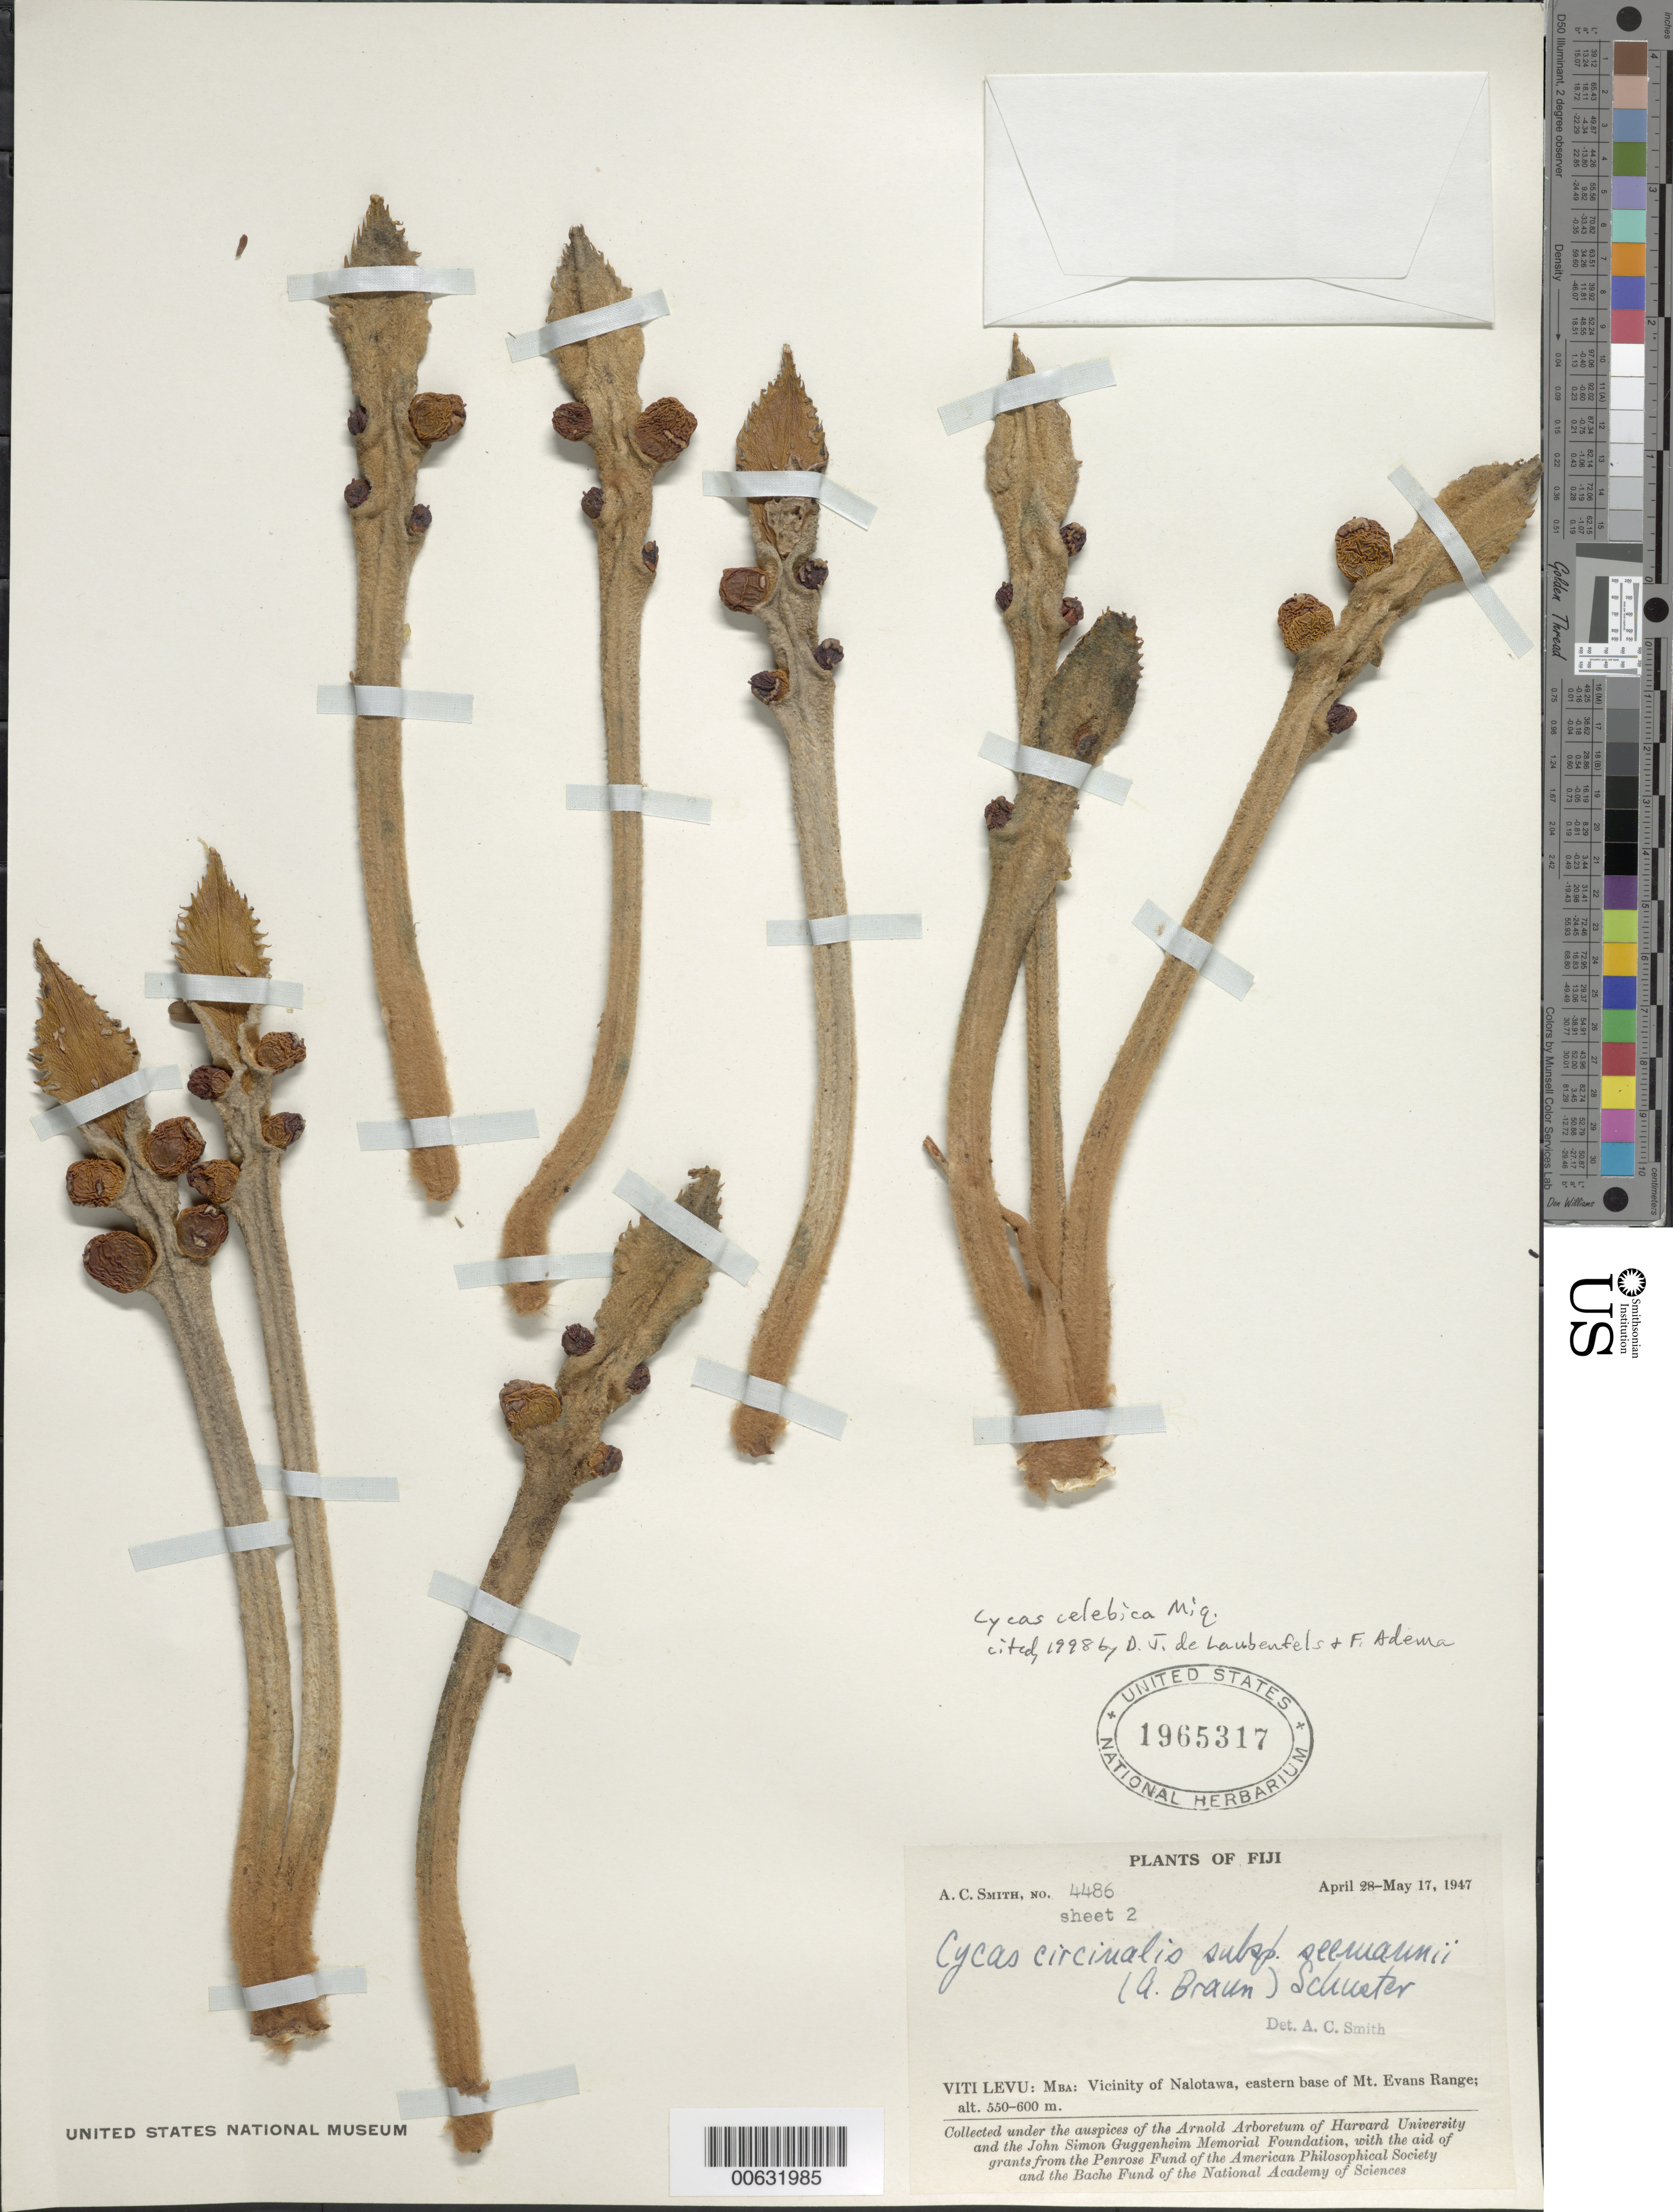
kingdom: Plantae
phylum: Tracheophyta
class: Cycadopsida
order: Cycadales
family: Cycadaceae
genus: Cycas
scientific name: Cycas celebica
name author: Miq.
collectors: A. C. Smith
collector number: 4486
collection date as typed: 28 Apr 1947 to 17 May 1947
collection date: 1947-04-28/1947-05-17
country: Fiji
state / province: Western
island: Viti Levu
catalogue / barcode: US 1965317